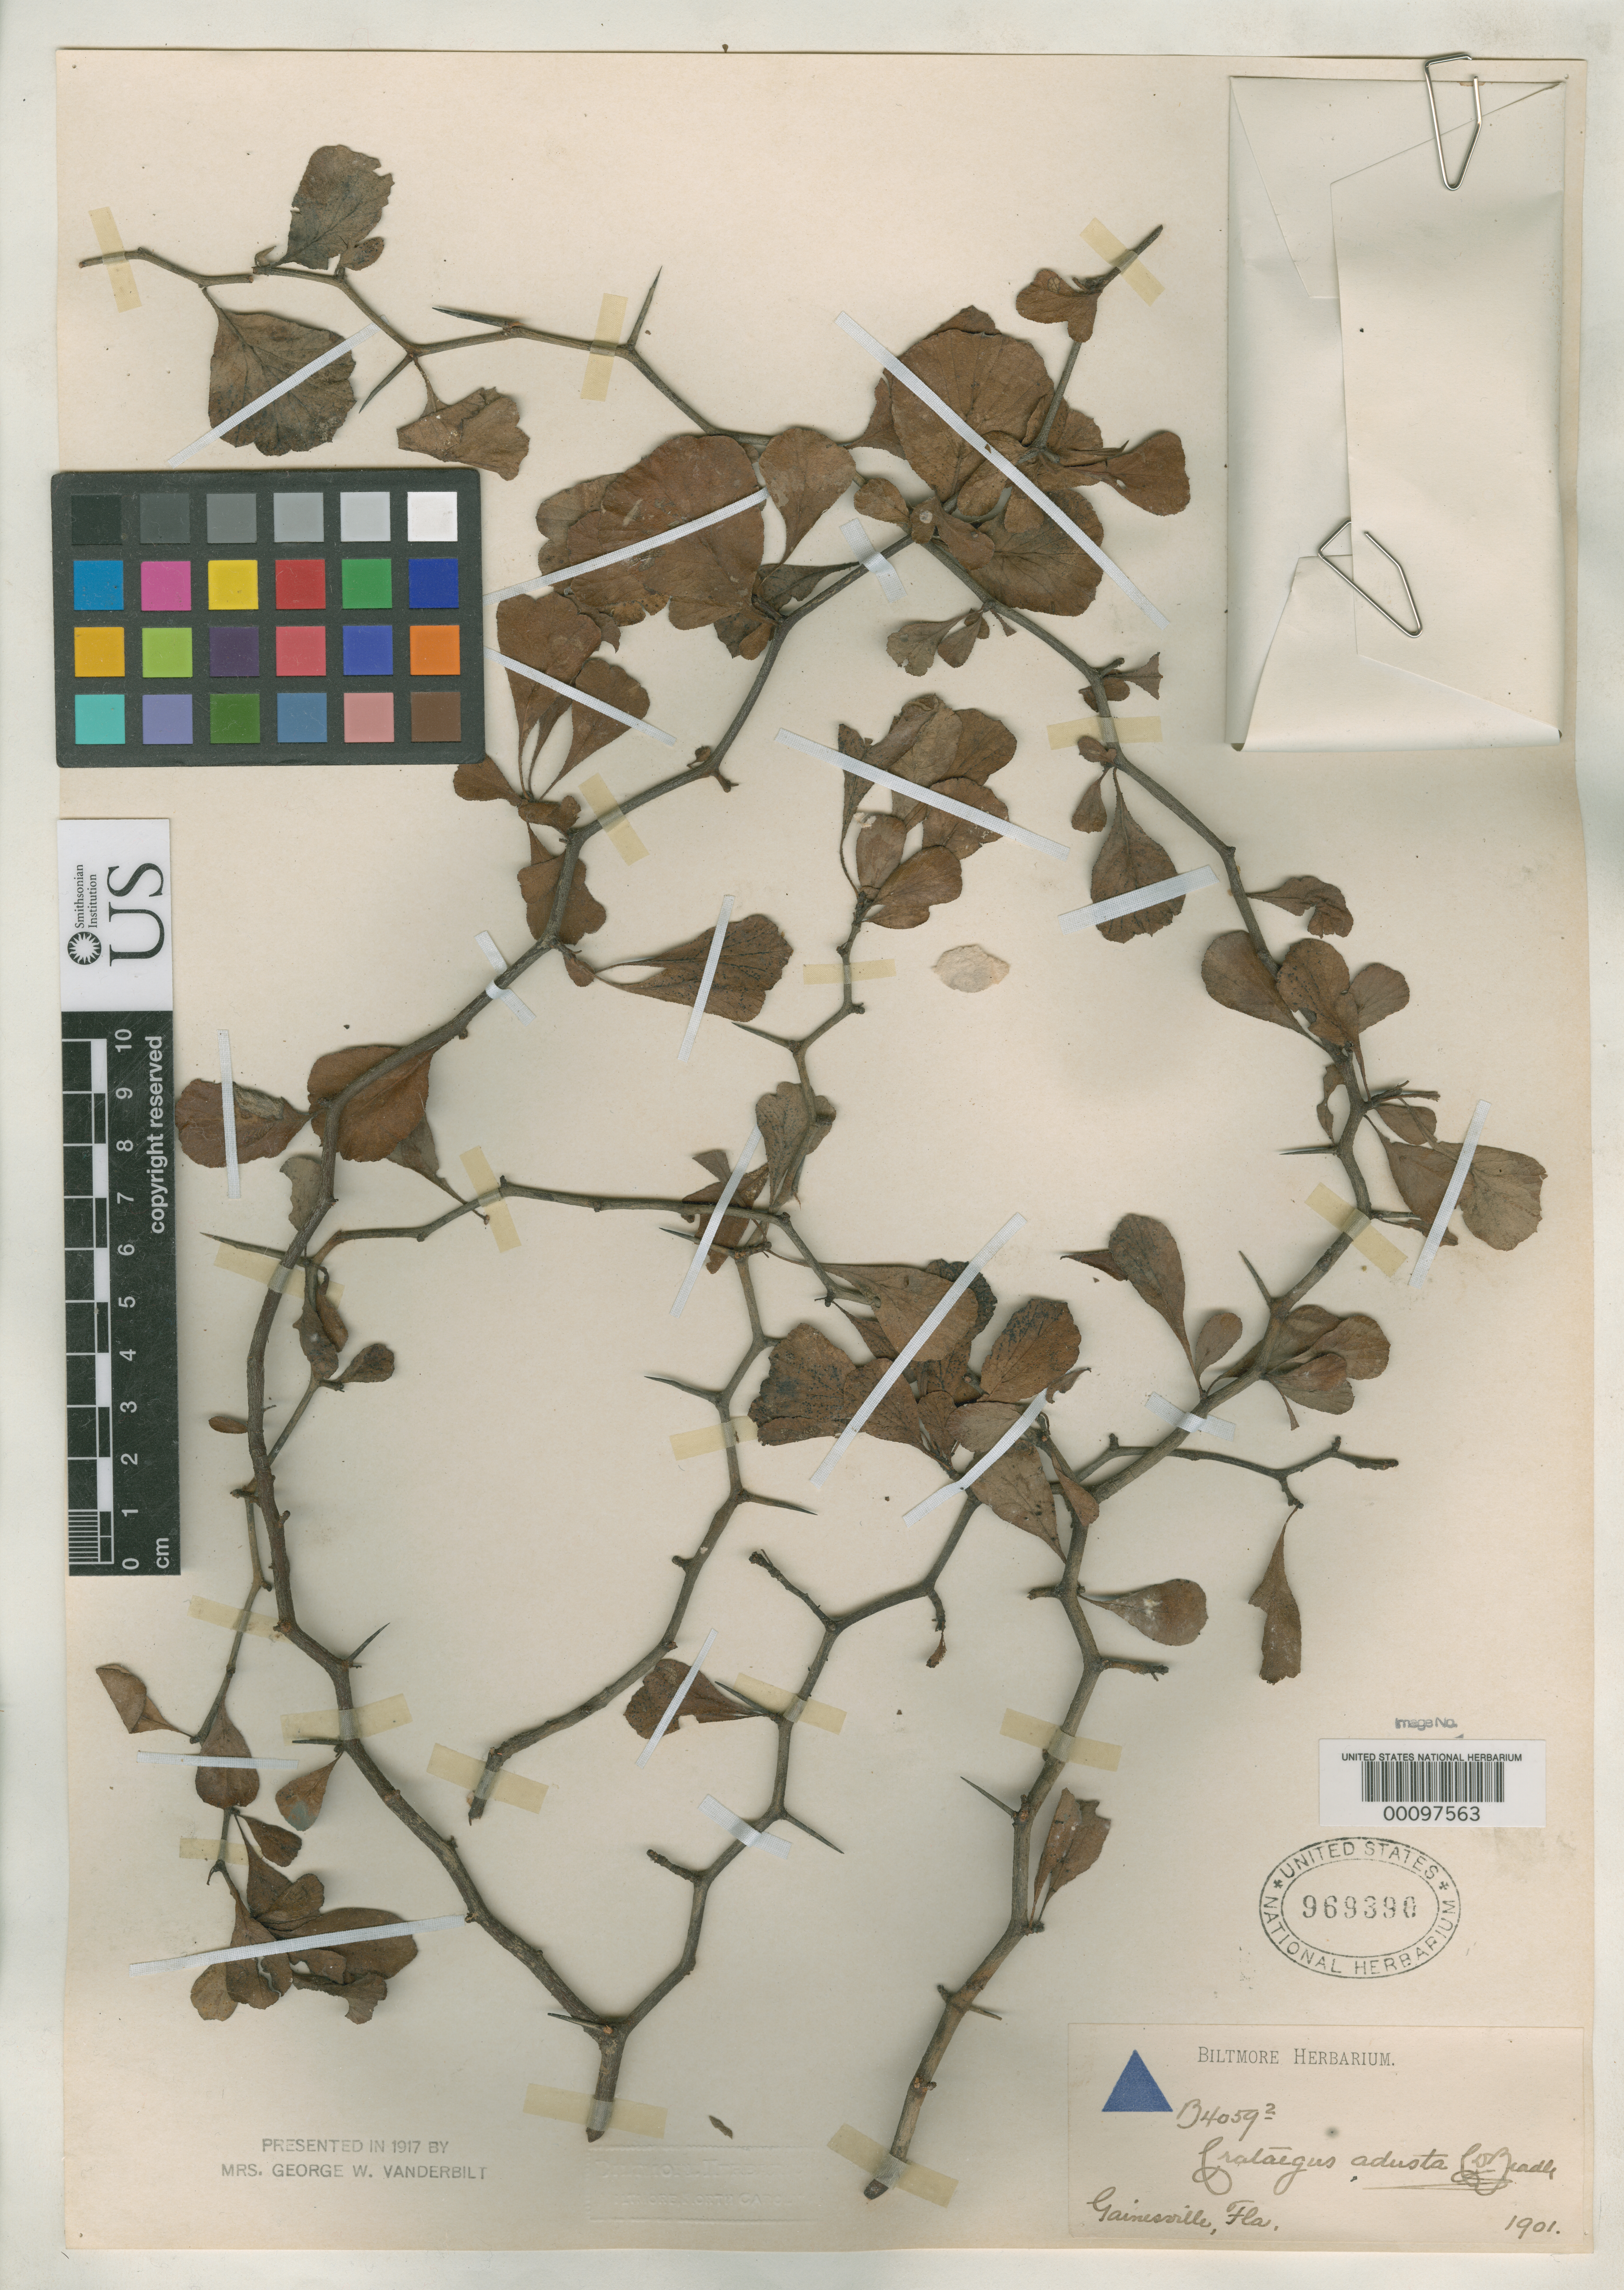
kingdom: Plantae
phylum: Tracheophyta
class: Magnoliopsida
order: Rosales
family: Rosaceae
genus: Crataegus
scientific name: Crataegus adusta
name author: Beadle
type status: Syntype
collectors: ex herb. Biltmore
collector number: B 4059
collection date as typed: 1901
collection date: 1901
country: United States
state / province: Florida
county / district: Alachua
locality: Gainsville.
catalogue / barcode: US 969390